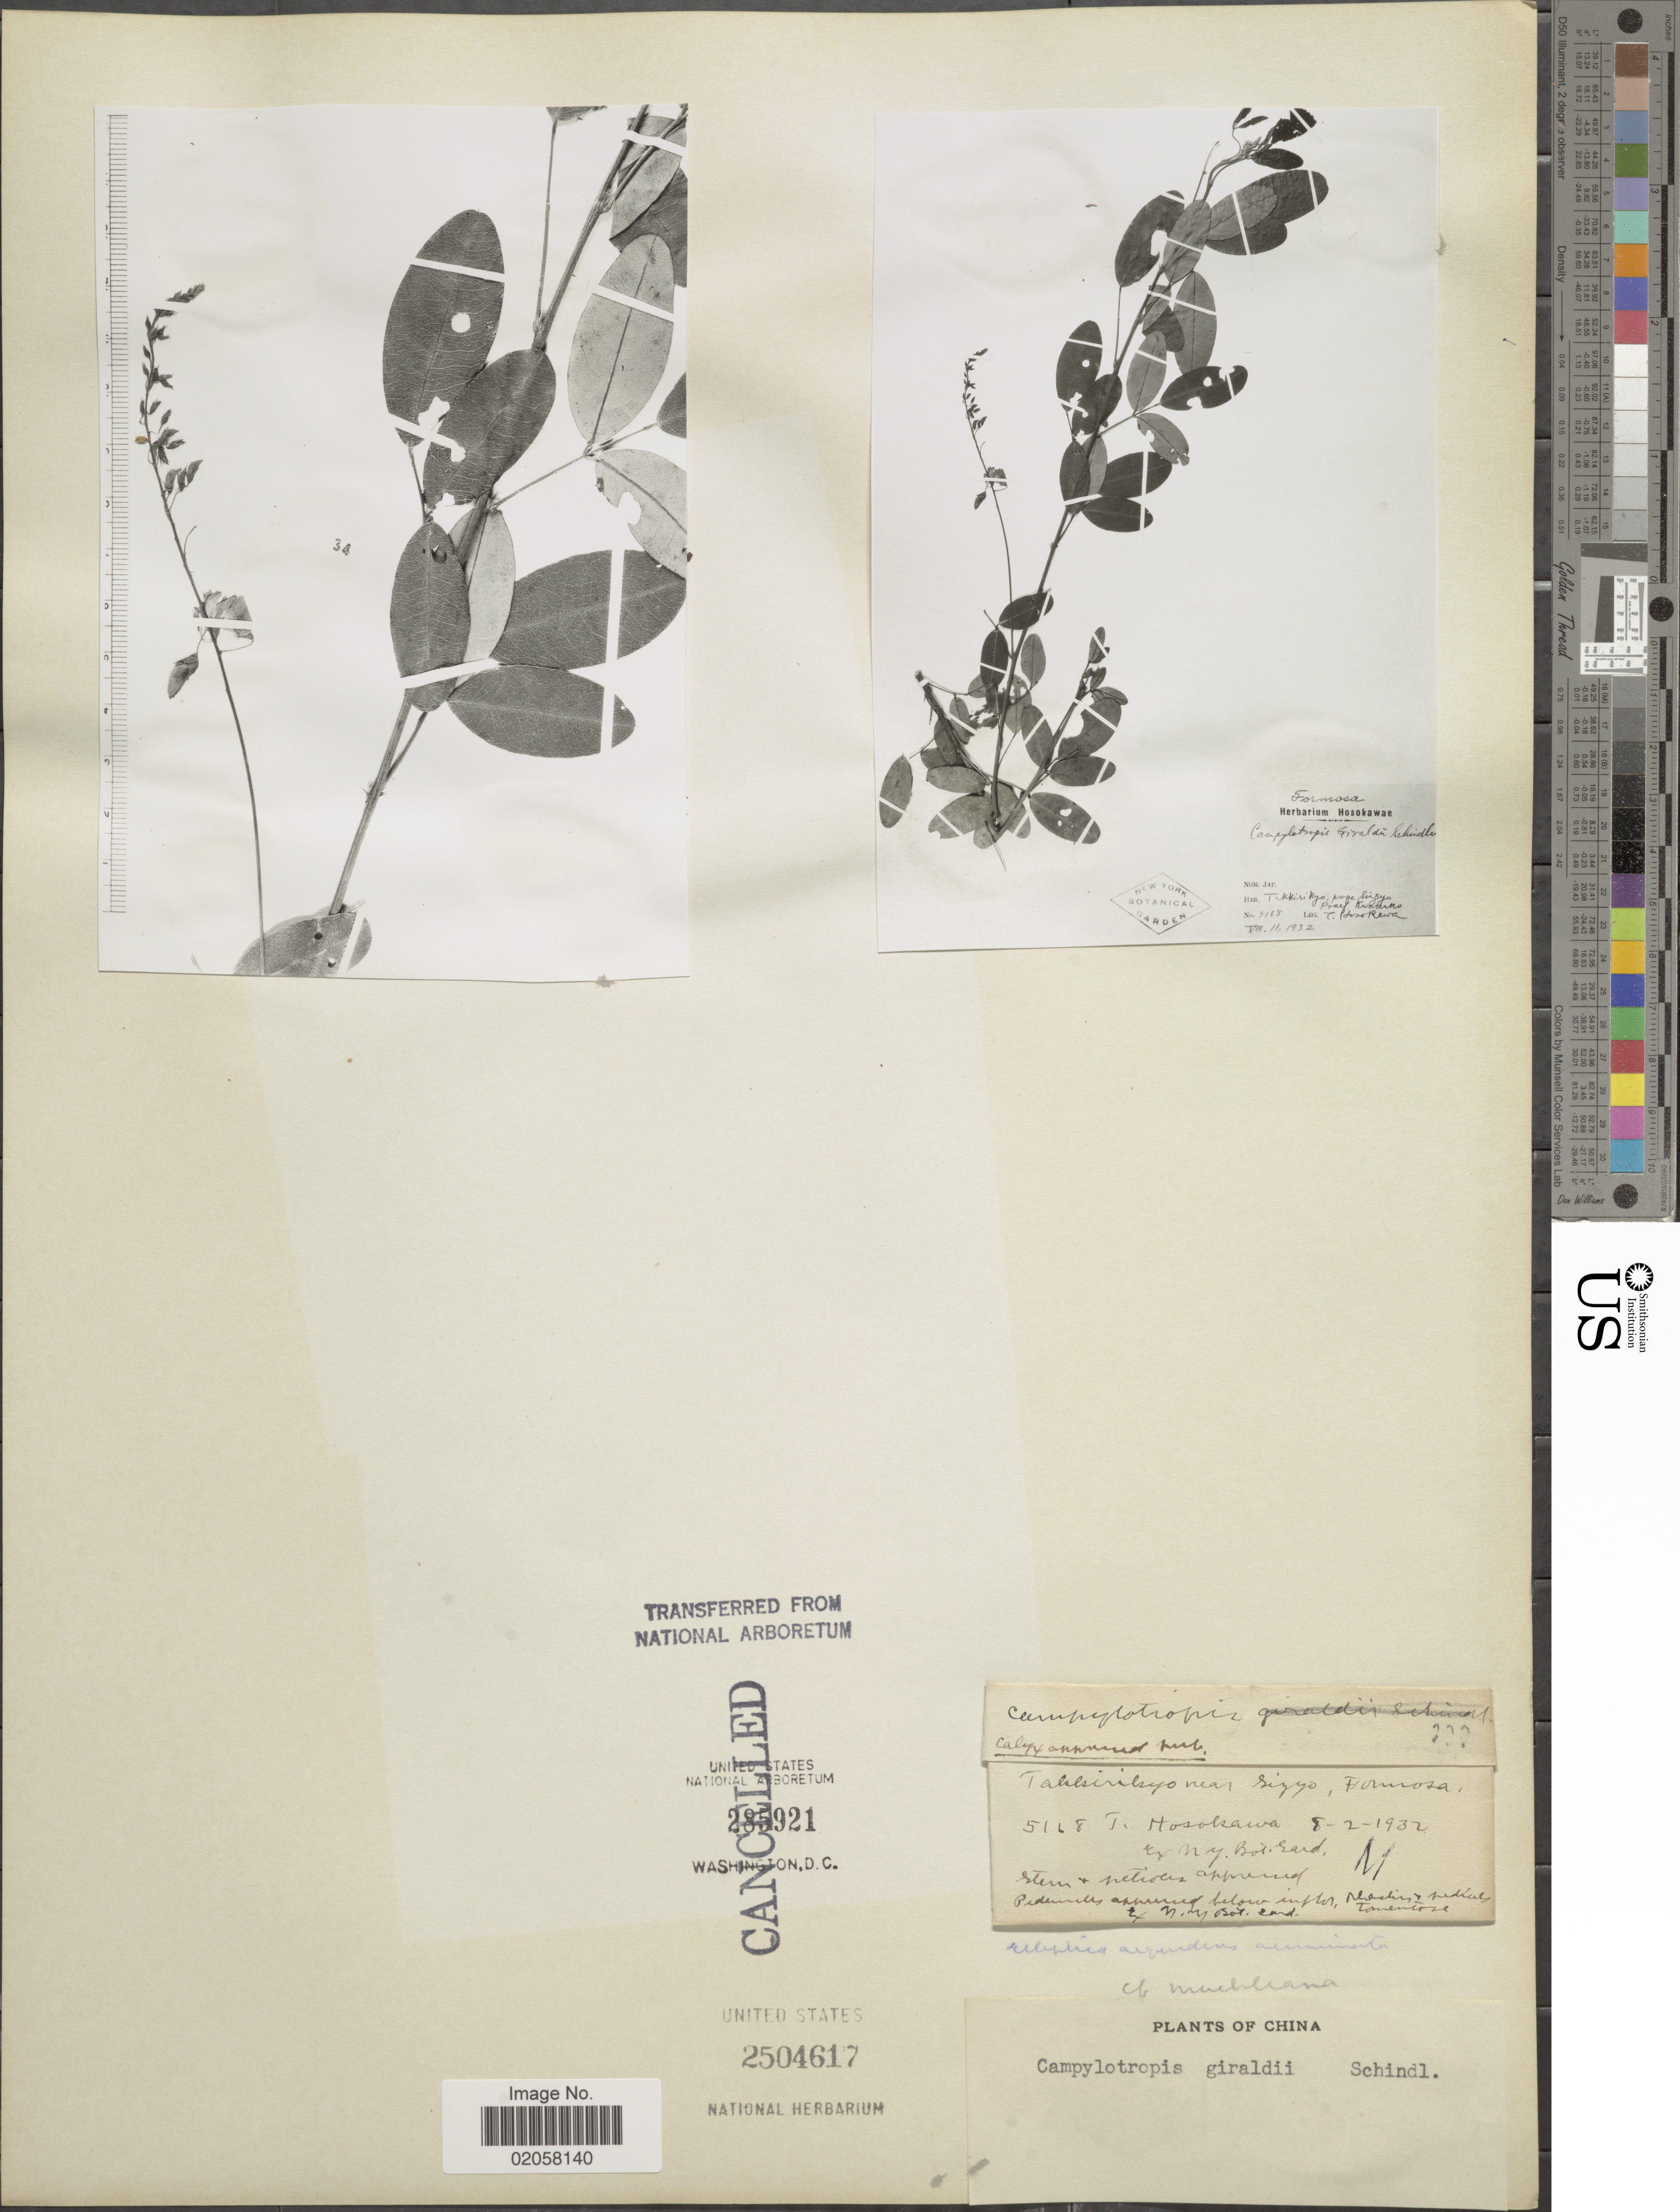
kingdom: Plantae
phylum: Tracheophyta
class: Magnoliopsida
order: Fabales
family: Fabaceae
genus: Campylotropis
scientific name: Campylotropis muehleana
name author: (Schindl.) Schindl.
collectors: T. Hosokawa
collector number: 5168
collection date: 1932-02-08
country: Taiwan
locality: Taklsirikyo, Ziggo, Formosa, Praef Kwareno [interpreted]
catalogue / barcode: US 2504617